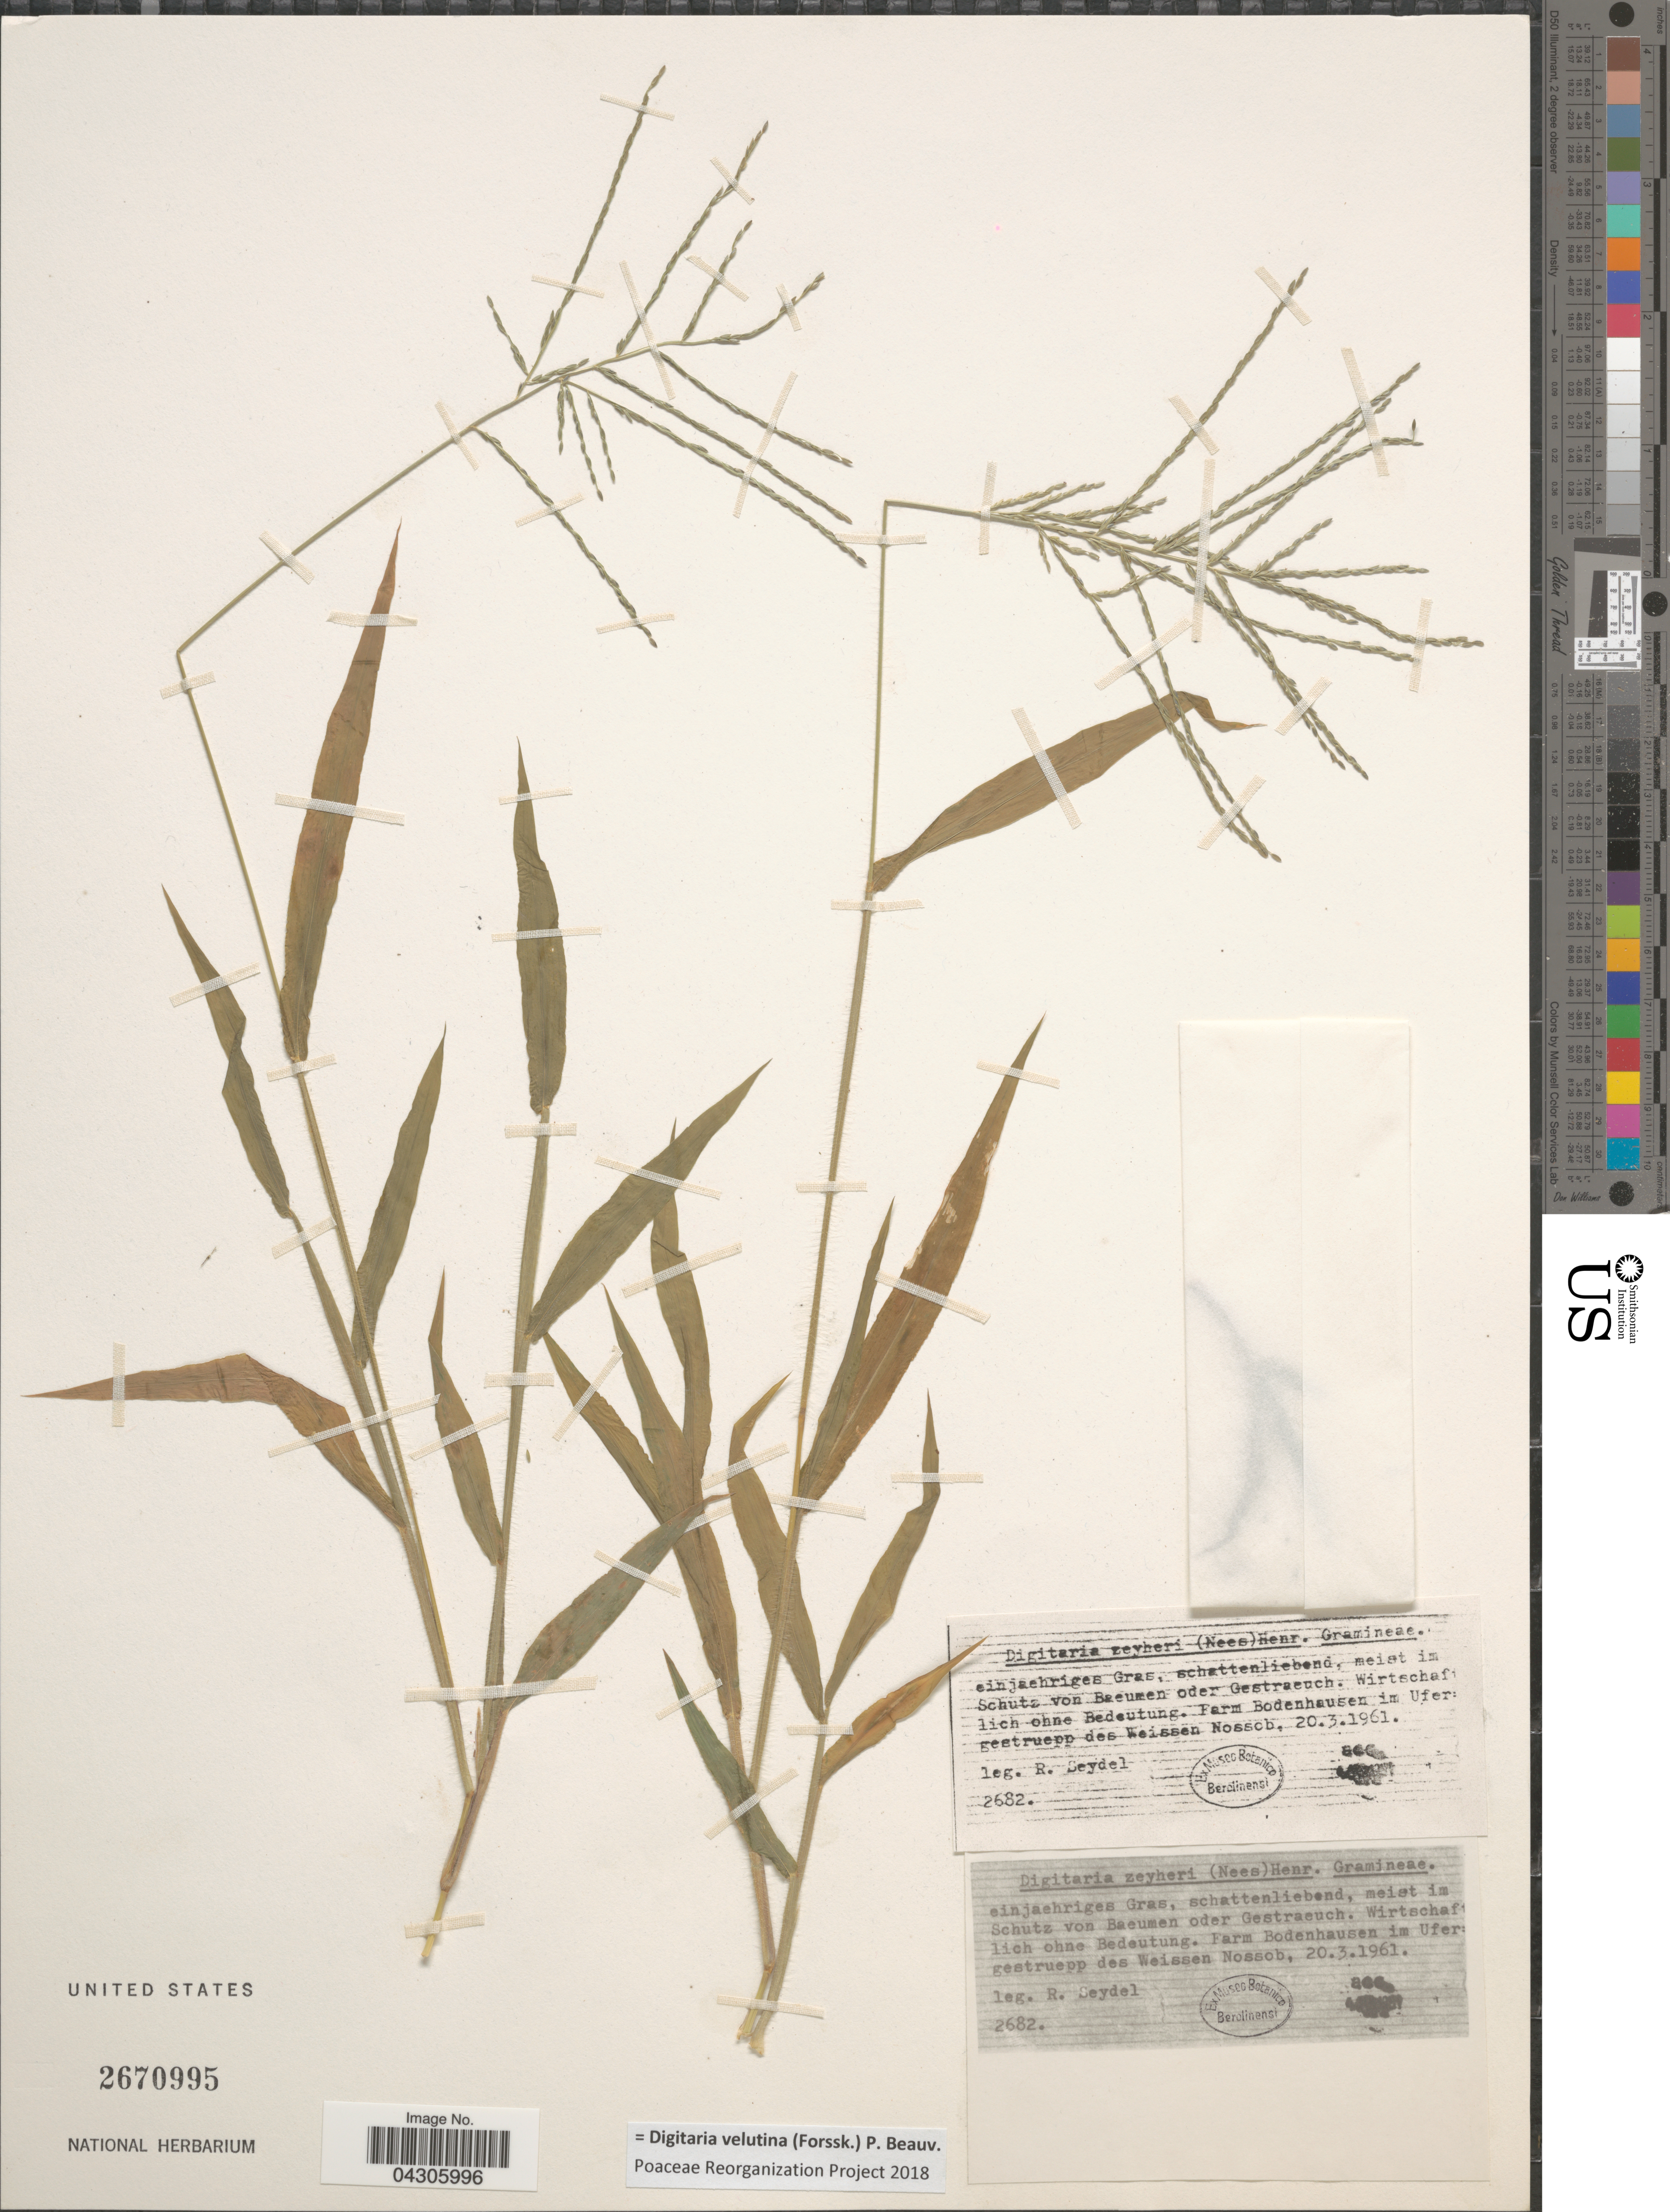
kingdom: Plantae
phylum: Tracheophyta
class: Liliopsida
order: Poales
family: Poaceae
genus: Digitaria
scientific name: Digitaria velutina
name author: (Forssk.) P. Beauv.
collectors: R. Seydel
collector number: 2682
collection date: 1961-03-20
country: Namibia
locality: Farm Bodenhausen im Ufer: gestruepp des Weissen Nossob.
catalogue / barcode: US 2670995